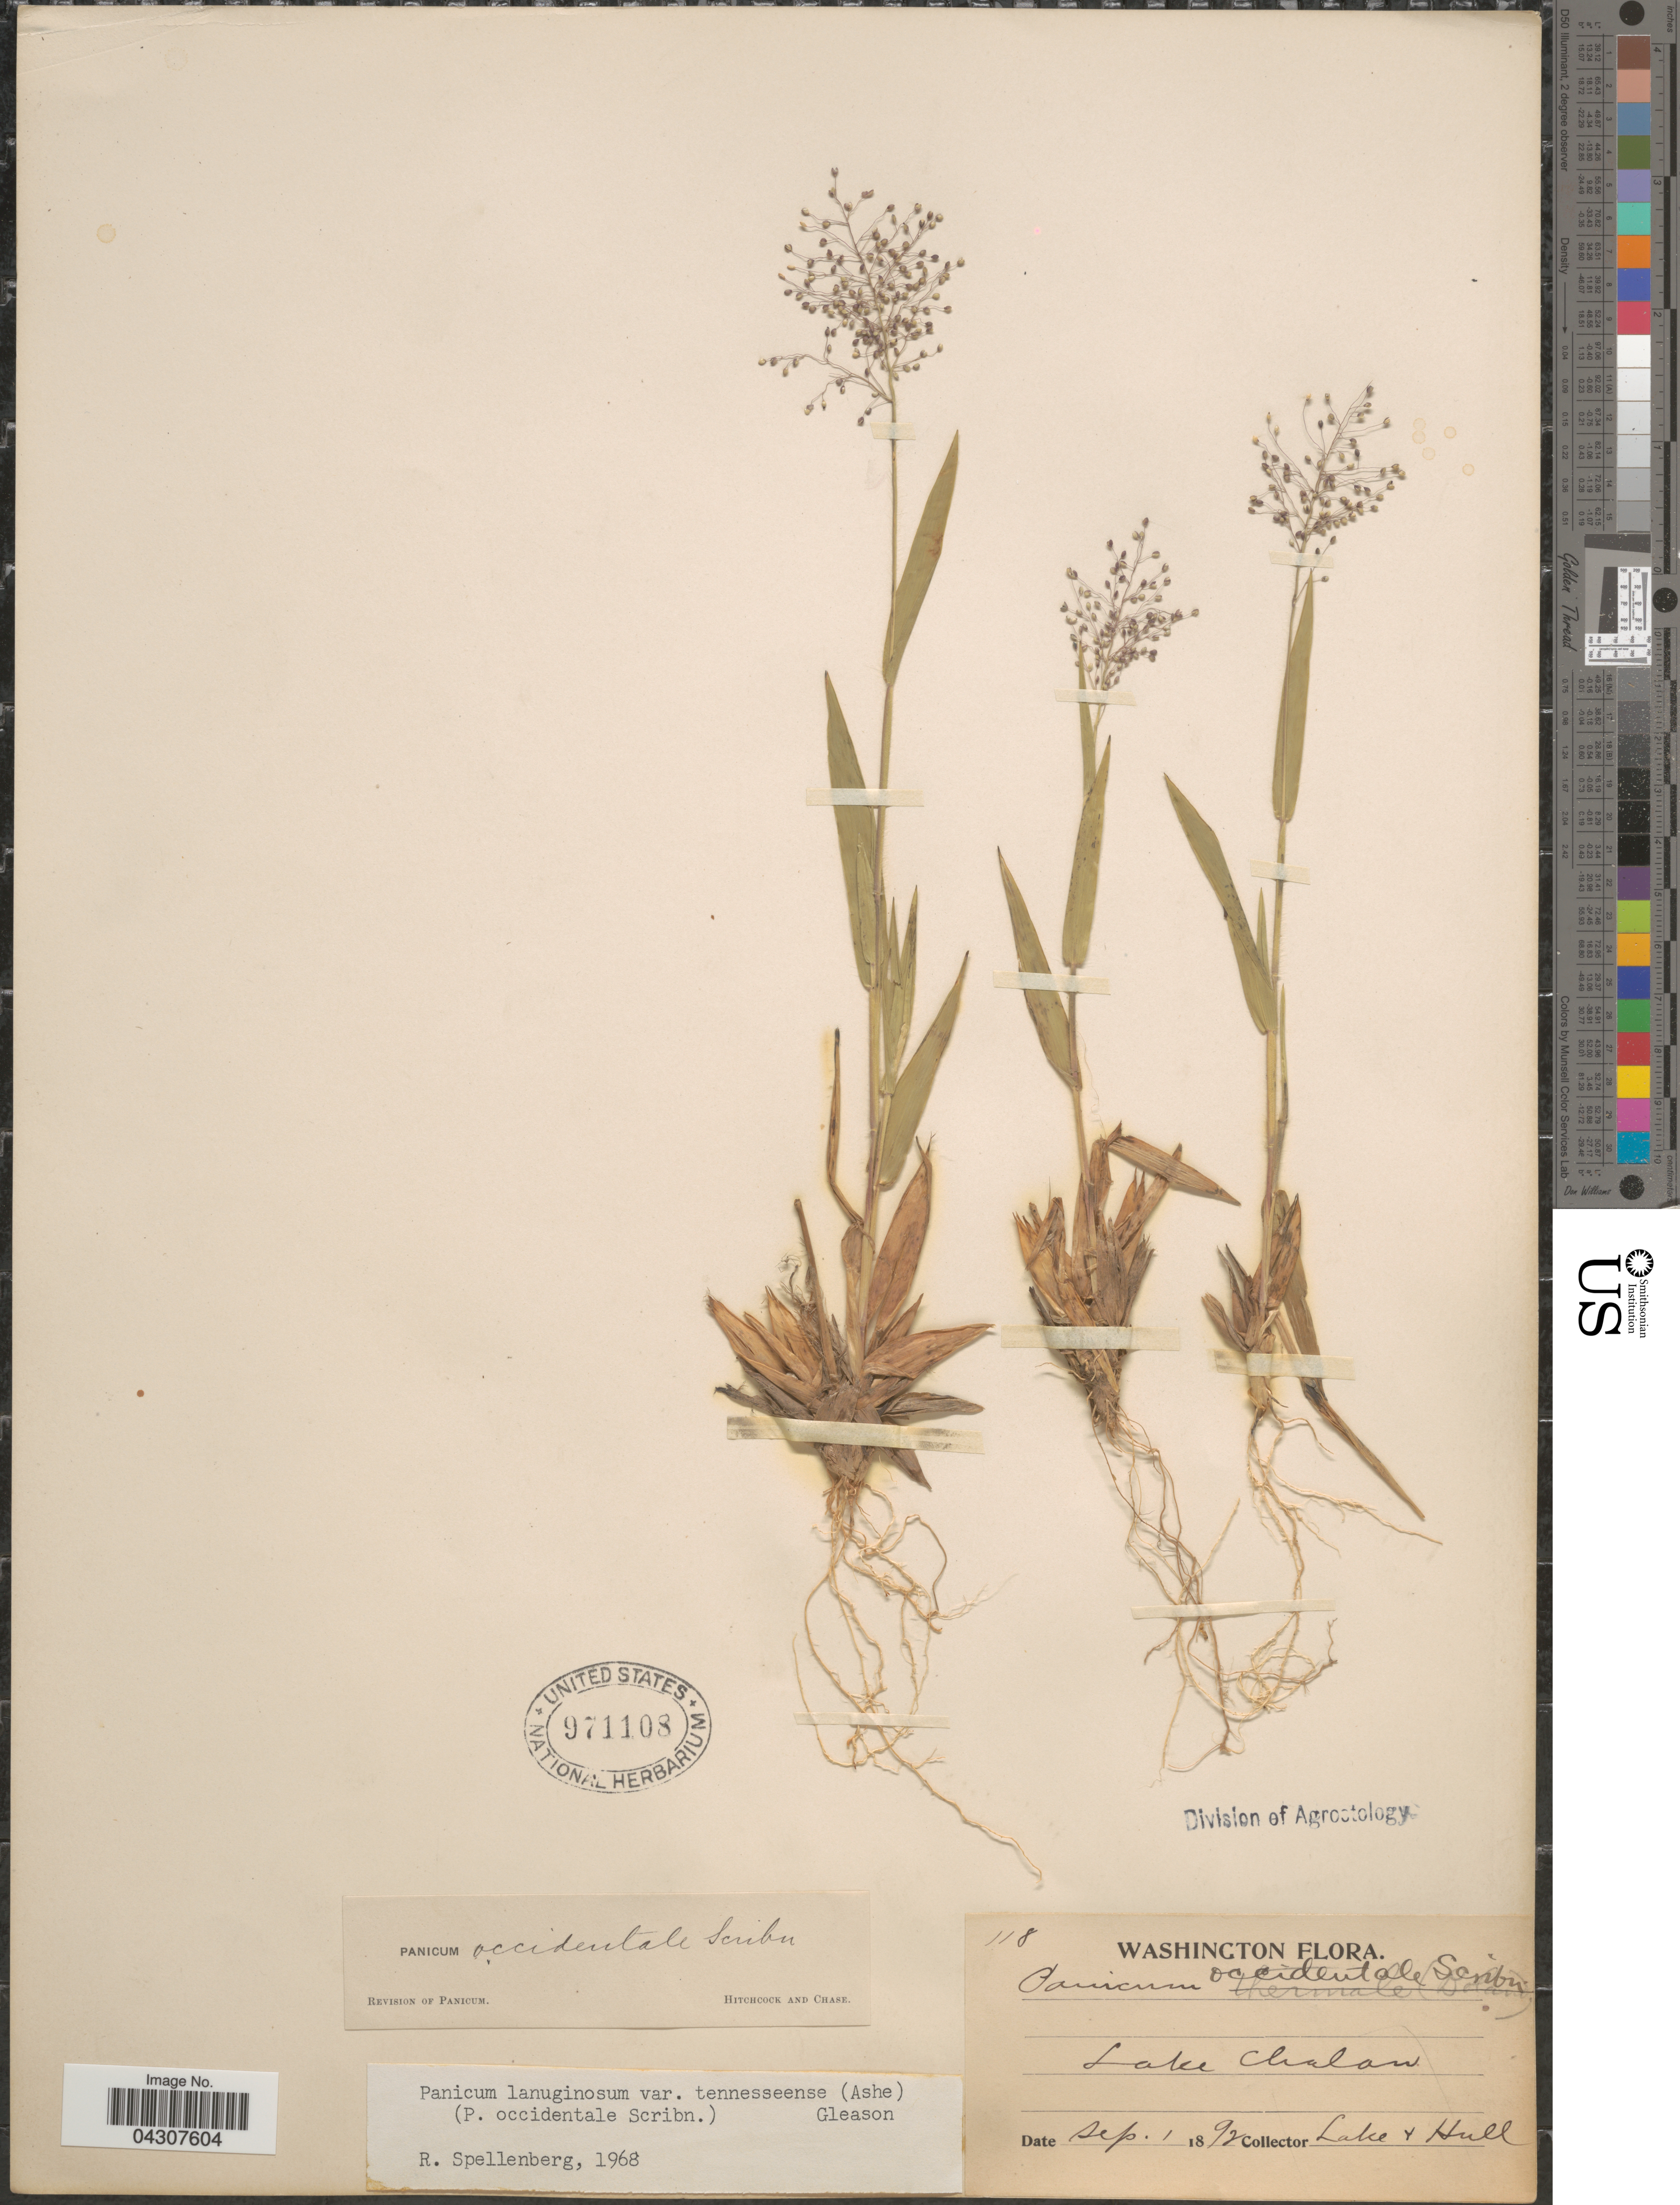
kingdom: Plantae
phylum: Tracheophyta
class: Liliopsida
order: Poales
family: Poaceae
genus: Dichanthelium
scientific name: Dichanthelium acuminatum var. acuminatum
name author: (Sw.) Gould & C.A. Clark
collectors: Lake & Hull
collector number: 118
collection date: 1892-09-01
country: United States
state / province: Washington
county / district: Chelan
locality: Lake Chelan.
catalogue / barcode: US 971108